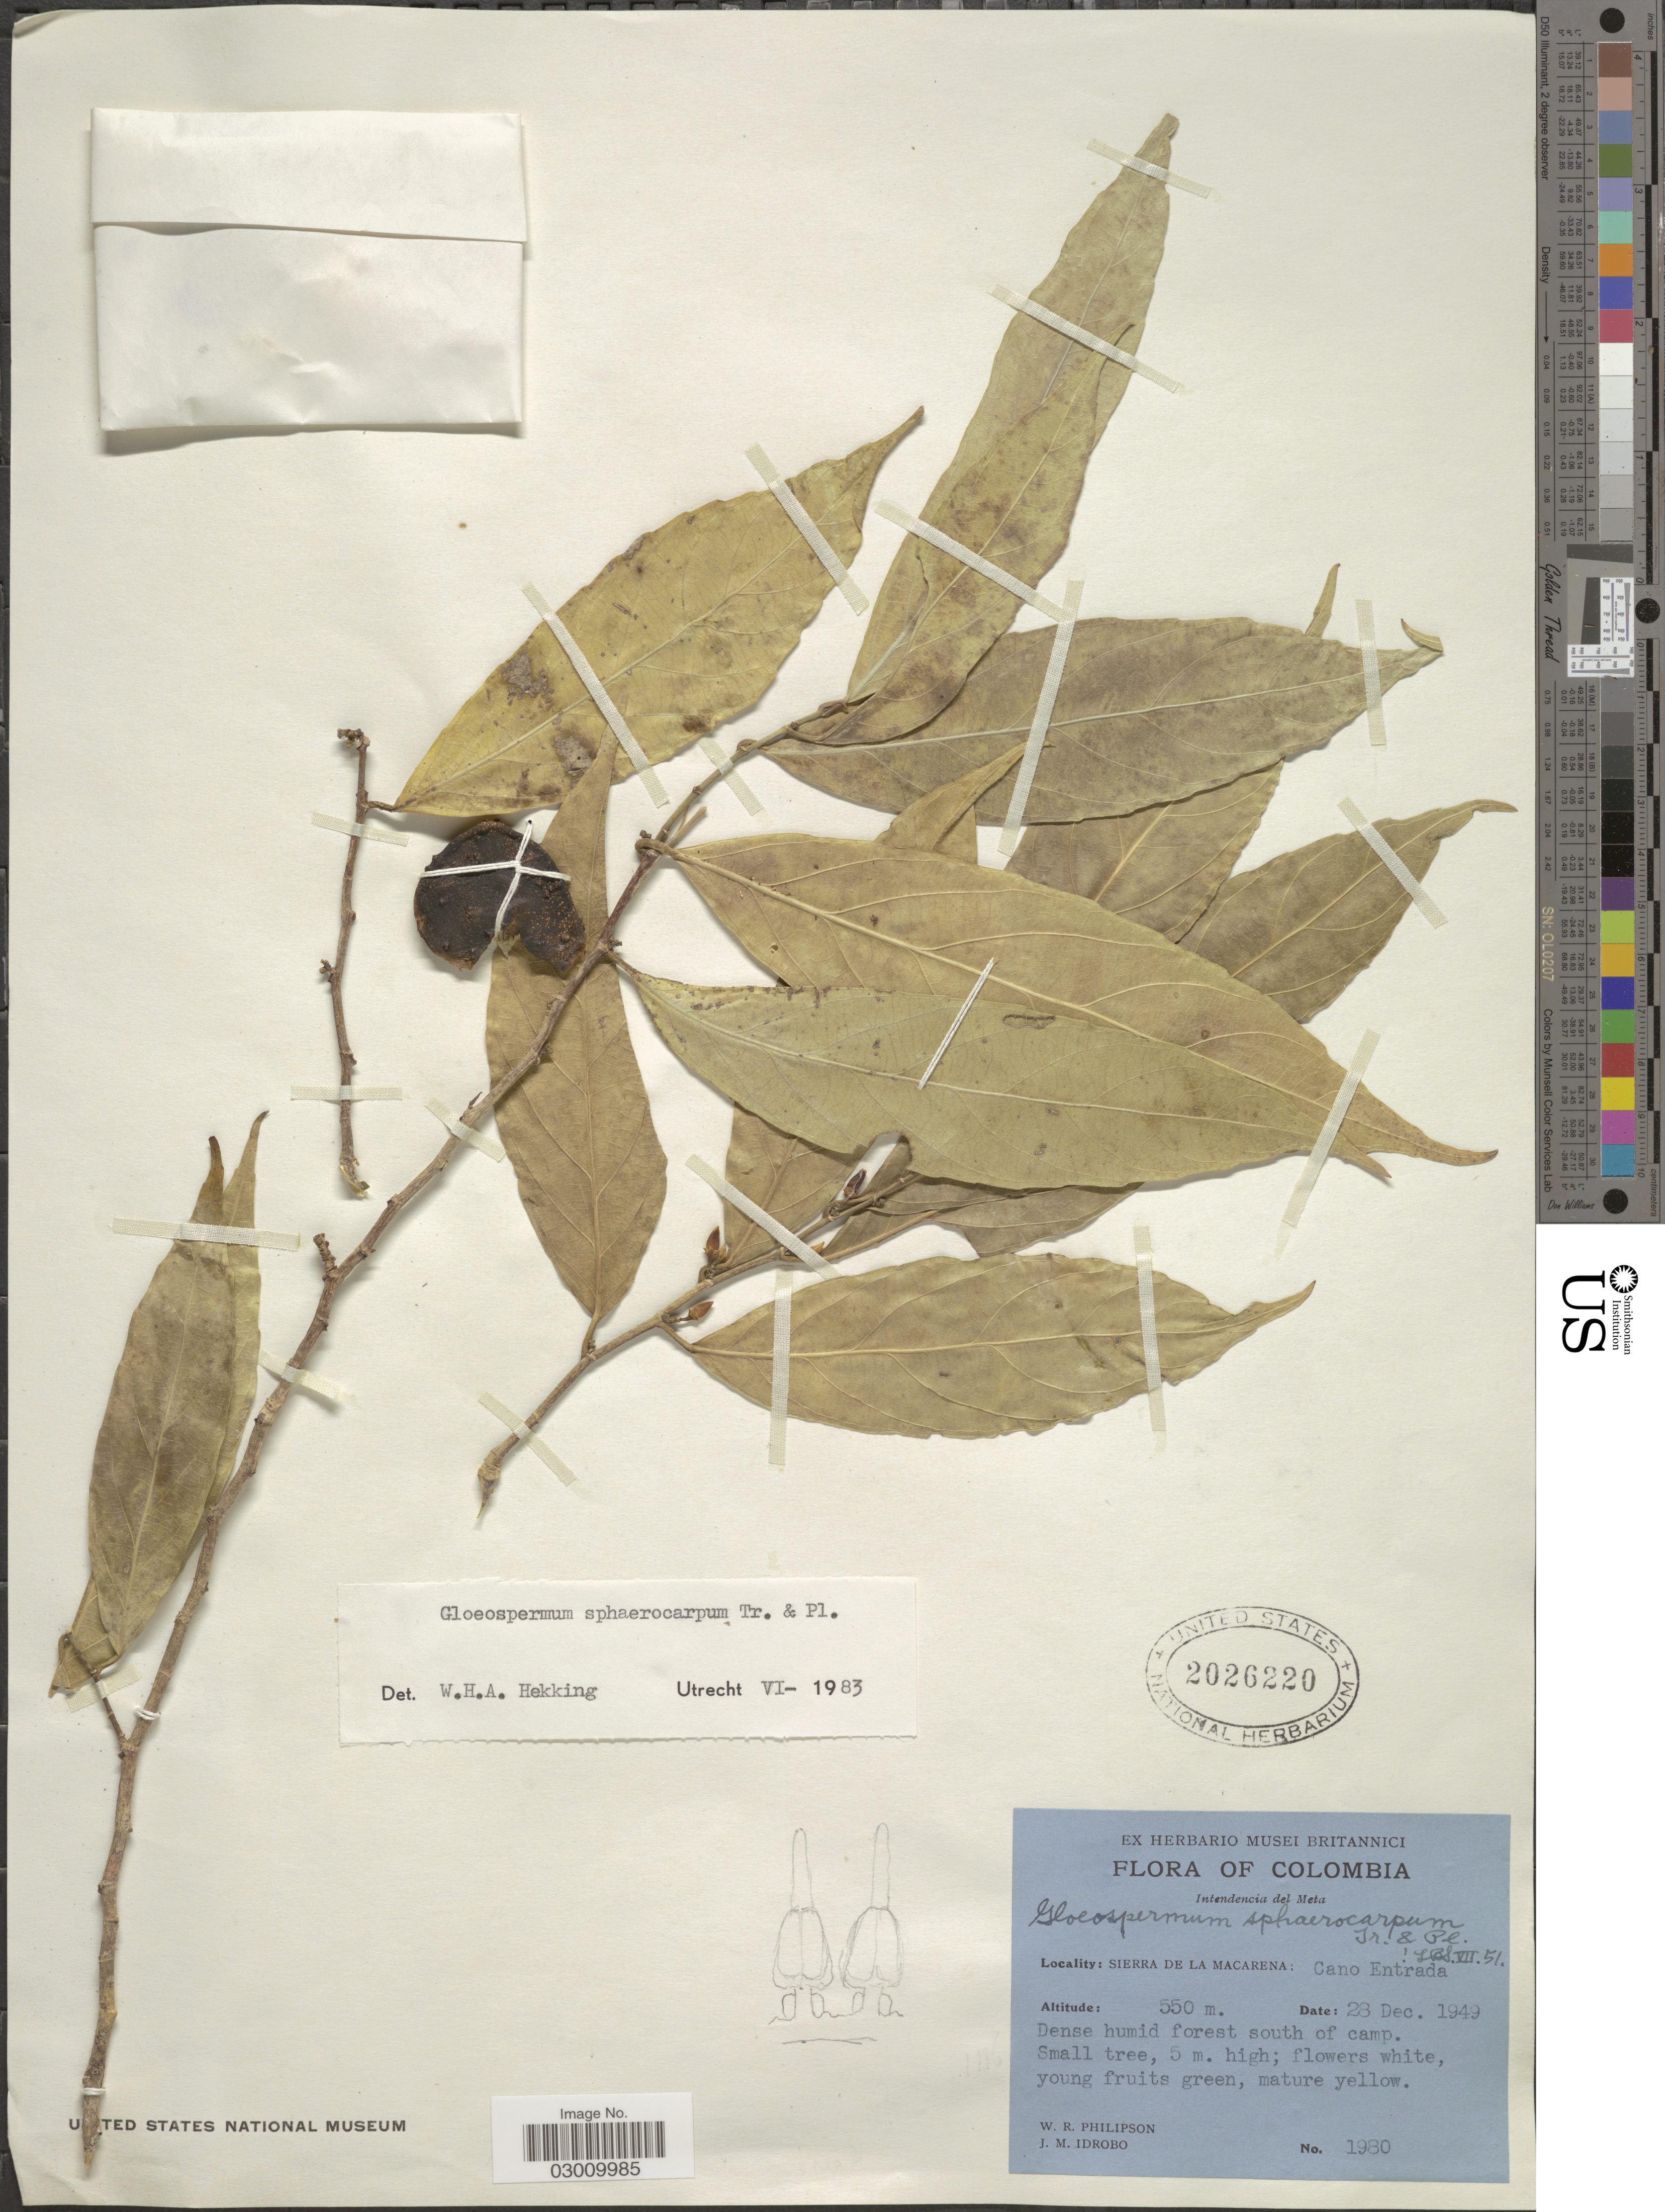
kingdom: Plantae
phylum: Tracheophyta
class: Magnoliopsida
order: Malpighiales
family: Violaceae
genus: Gloeospermum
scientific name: Gloeospermum sphaerocarpum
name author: Triana & Planch.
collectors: W. R. Philipson & J. M. Idrobo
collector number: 1980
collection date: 1949-12-28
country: Colombia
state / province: Meta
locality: Intendencia del Meta, Sierra De La Macarena: Cano Entrada.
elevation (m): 550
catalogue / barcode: US 2026220